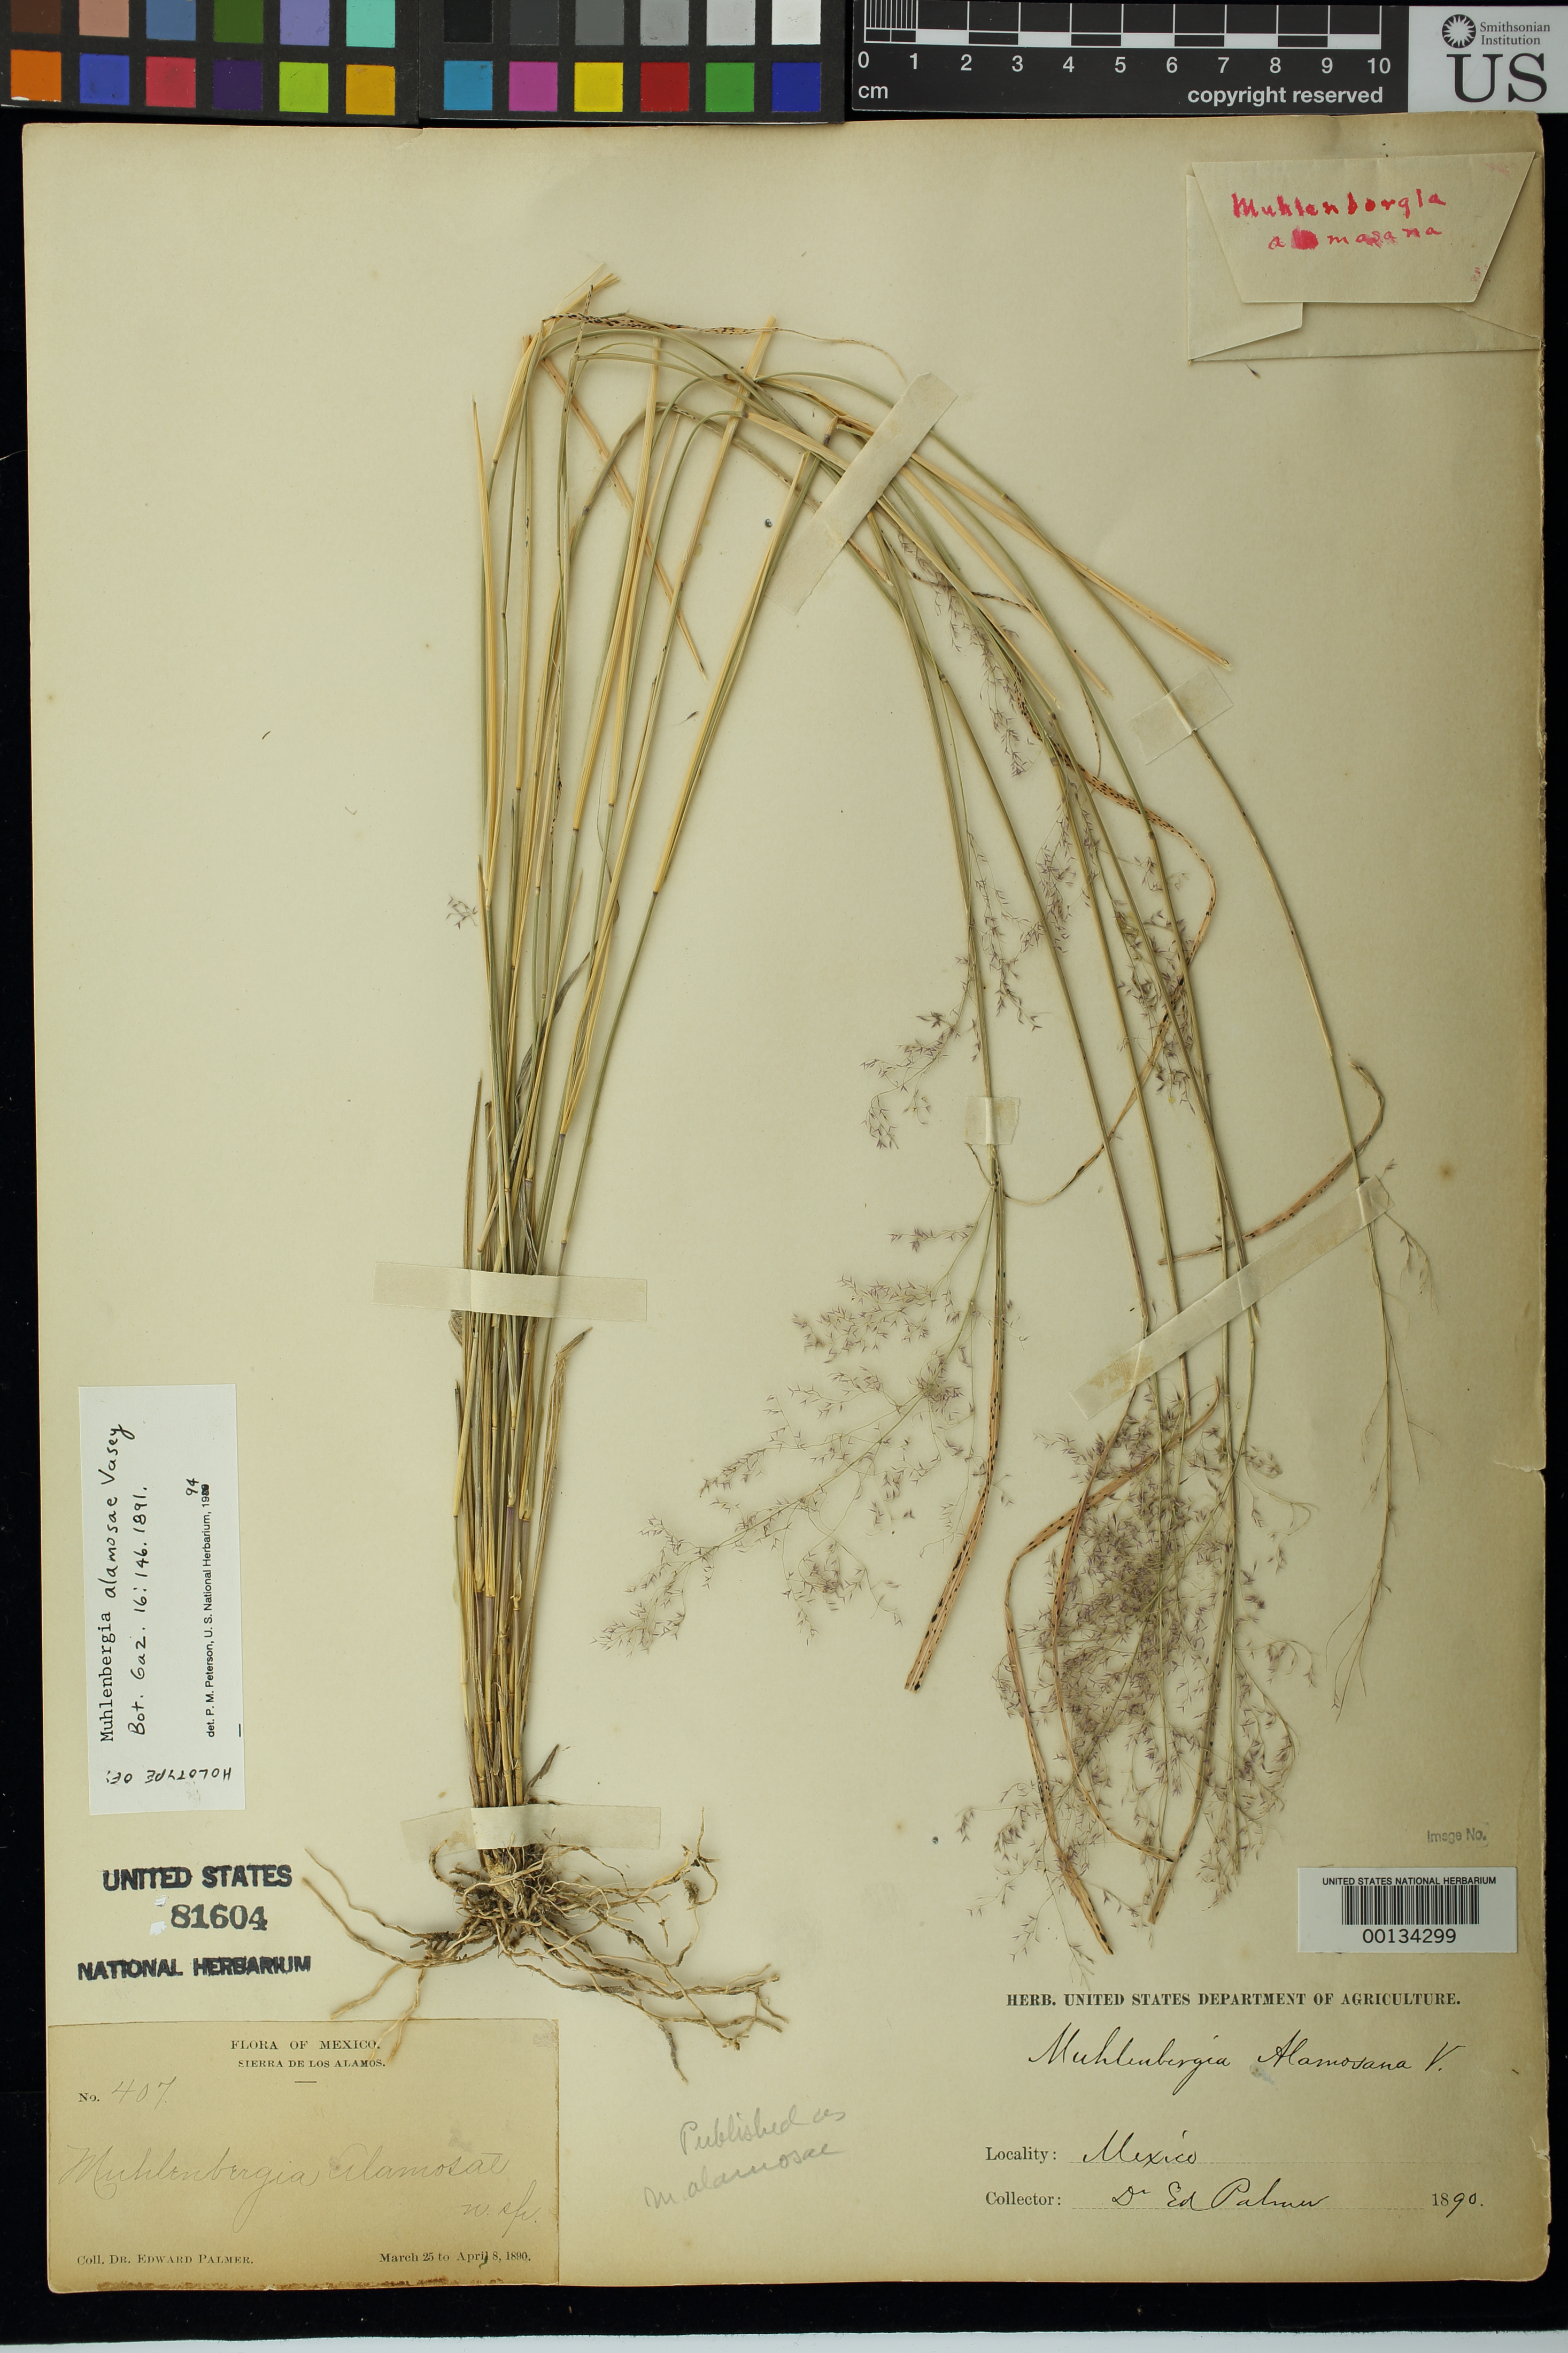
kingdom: Plantae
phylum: Tracheophyta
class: Liliopsida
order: Poales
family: Poaceae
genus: Muhlenbergia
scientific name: Muhlenbergia alamosae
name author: Vasey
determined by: Peterson, Paul M., (BOT), Smithsonian Institution - National Museum of Natural History (UNITED STATES)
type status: Holotype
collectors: E. Palmer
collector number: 407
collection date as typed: March 25 to Apr 8, 1890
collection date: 1890-03-25/1890-04-08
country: Mexico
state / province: Sonora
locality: Sierra de Los Alamos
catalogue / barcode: US 81604